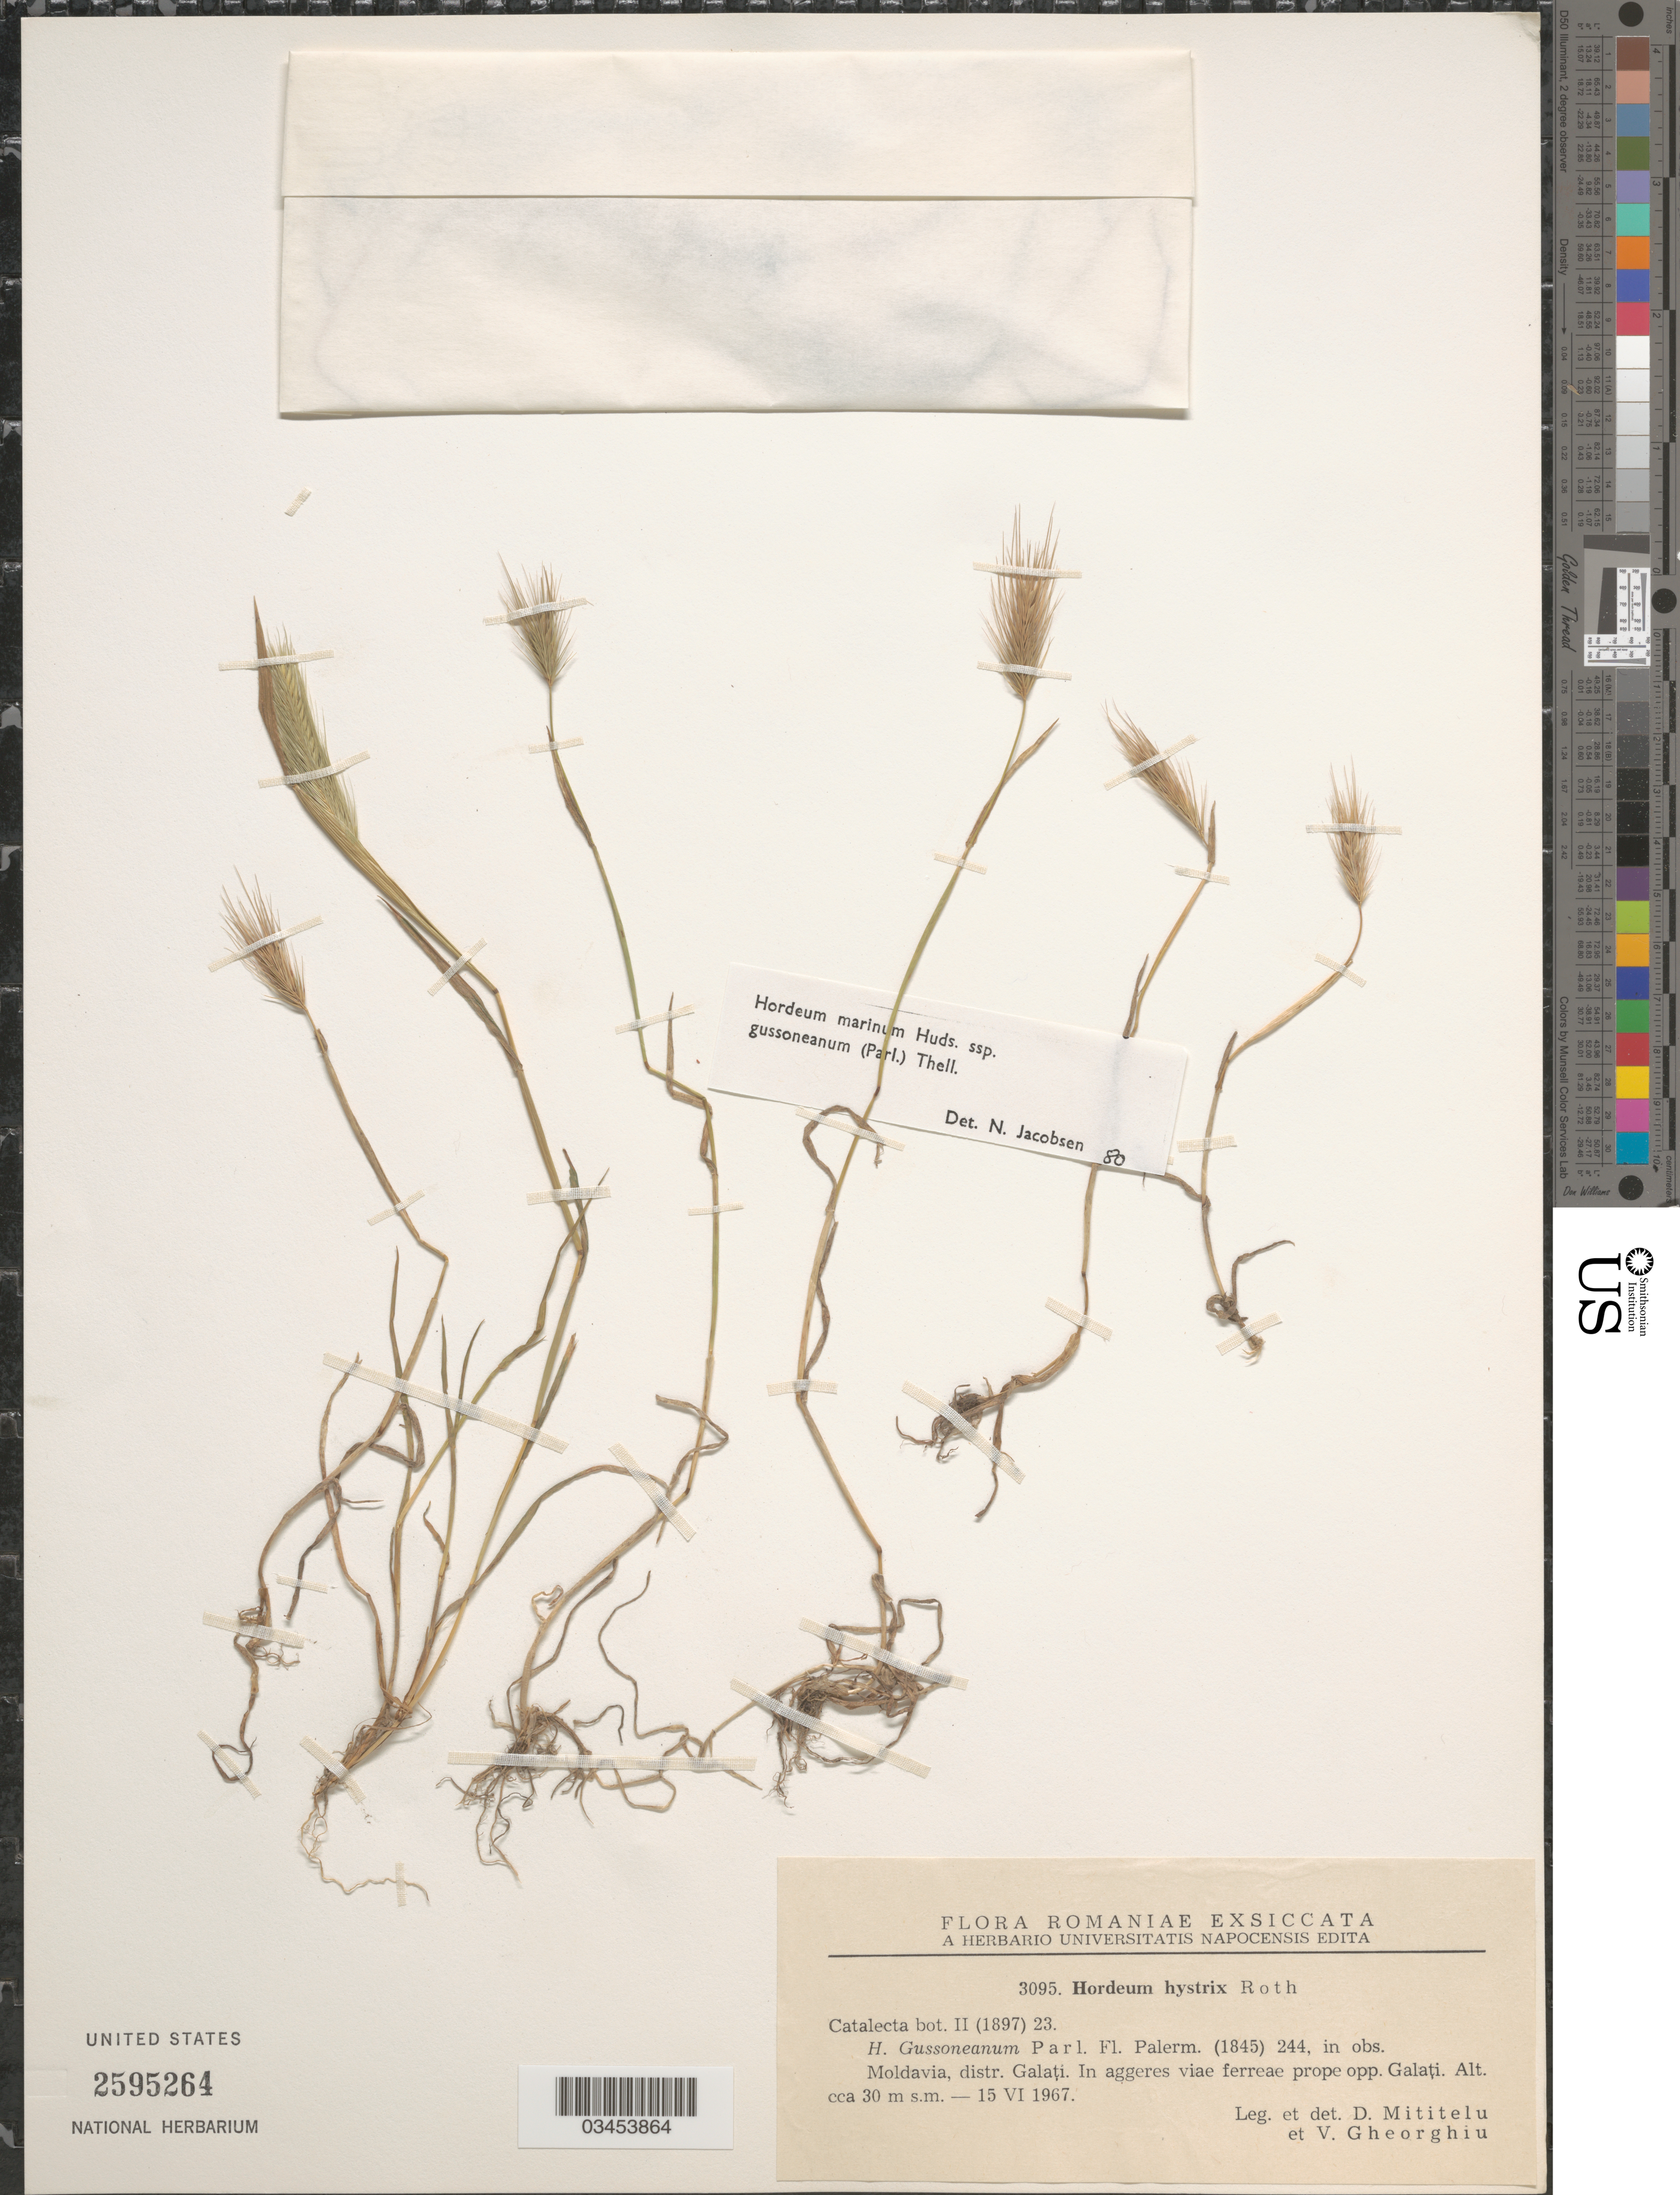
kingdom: Plantae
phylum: Tracheophyta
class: Liliopsida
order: Poales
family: Poaceae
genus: Hordeum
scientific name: Hordeum marinum subsp. gussoneanum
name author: (Parl.) Thell.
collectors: D. Mititelu & V. Gheorghiu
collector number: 3095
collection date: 1967-06-15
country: Romania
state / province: Galati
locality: Moldavia, distr. Galaƫi. In aggeres viae ferreae prope opp. Galaƫi.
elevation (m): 30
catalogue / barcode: US 2595264